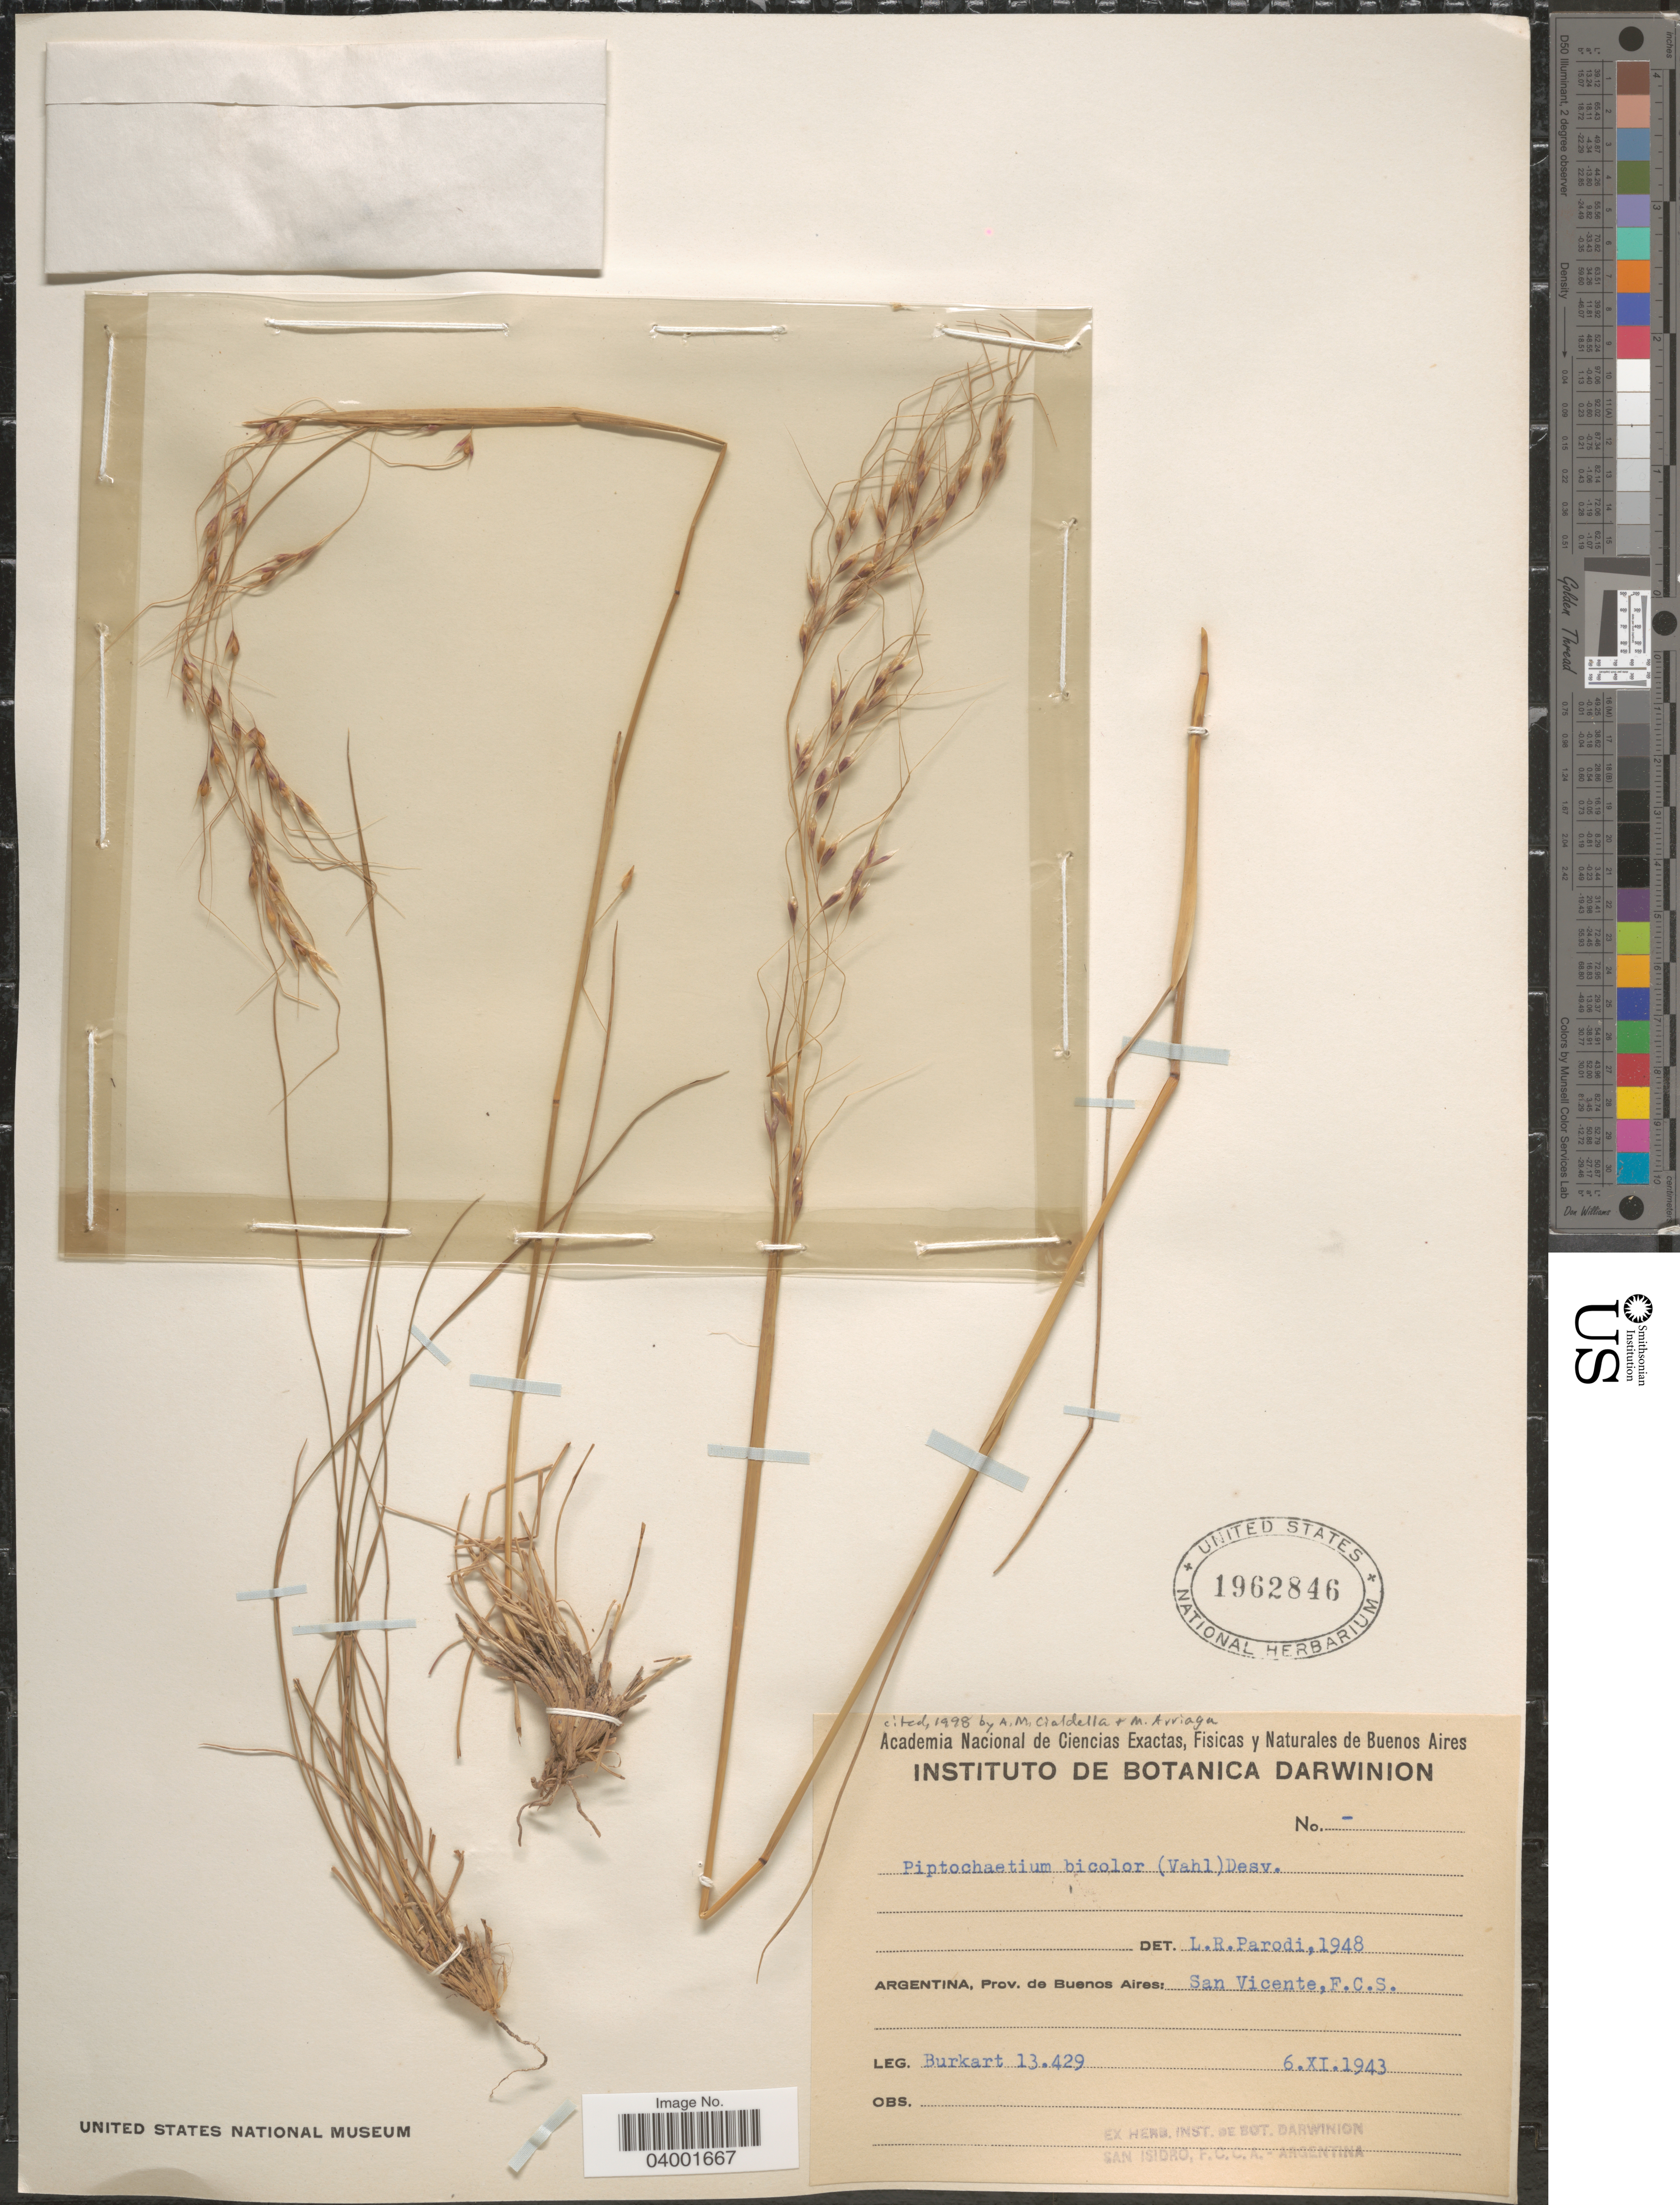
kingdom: Plantae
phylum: Tracheophyta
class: Liliopsida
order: Poales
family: Poaceae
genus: Piptochaetium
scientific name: Piptochaetium bicolor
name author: (Vahl) É. Desv.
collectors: -- Burkart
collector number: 13429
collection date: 1943-11-06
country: Argentina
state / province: Buenos Aires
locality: San Vicente, F.C.S.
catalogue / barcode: US 1962846